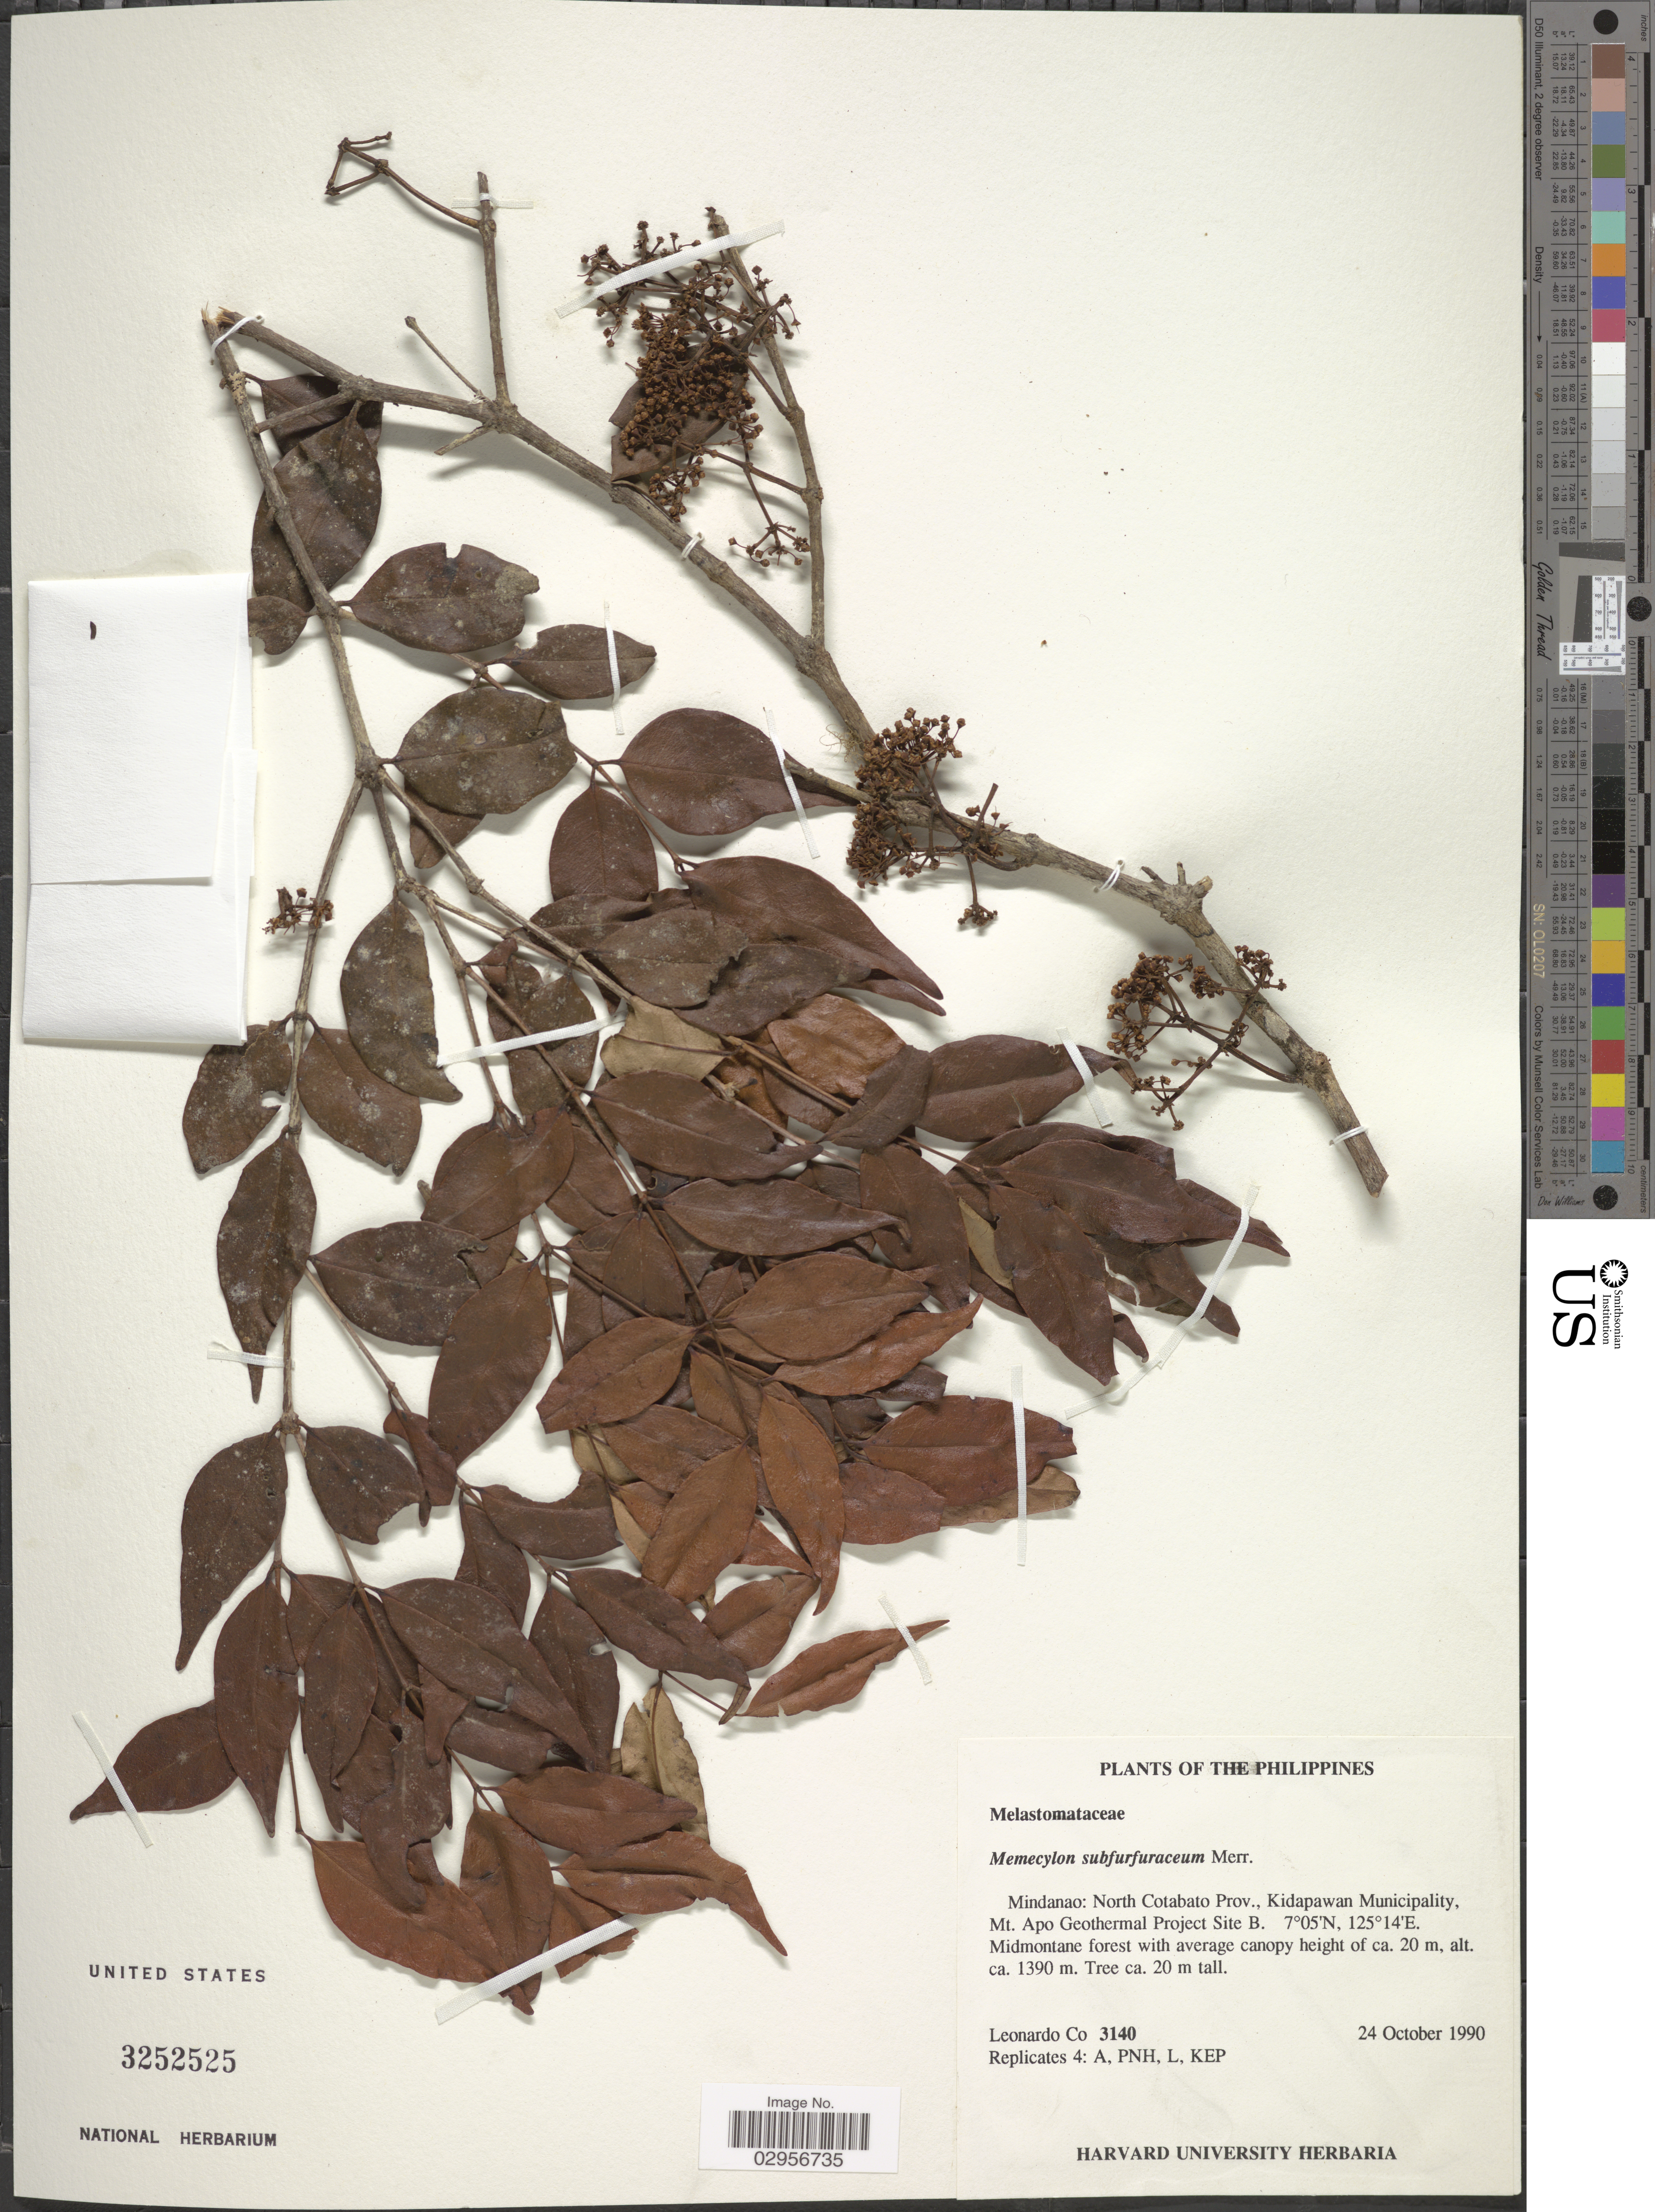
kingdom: Plantae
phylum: Tracheophyta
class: Magnoliopsida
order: Myrtales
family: Melastomataceae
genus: Memecylon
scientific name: Memecylon subfurfuraceum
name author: Merr.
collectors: L. Co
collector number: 3140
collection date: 1990-10-24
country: Philippines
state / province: Soccsksargen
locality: Mindanao: North Cotabato Prov., Kidapawan Municipality, Mt. Apo Geothernal Project Site B.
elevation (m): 1390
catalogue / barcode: US 3252525